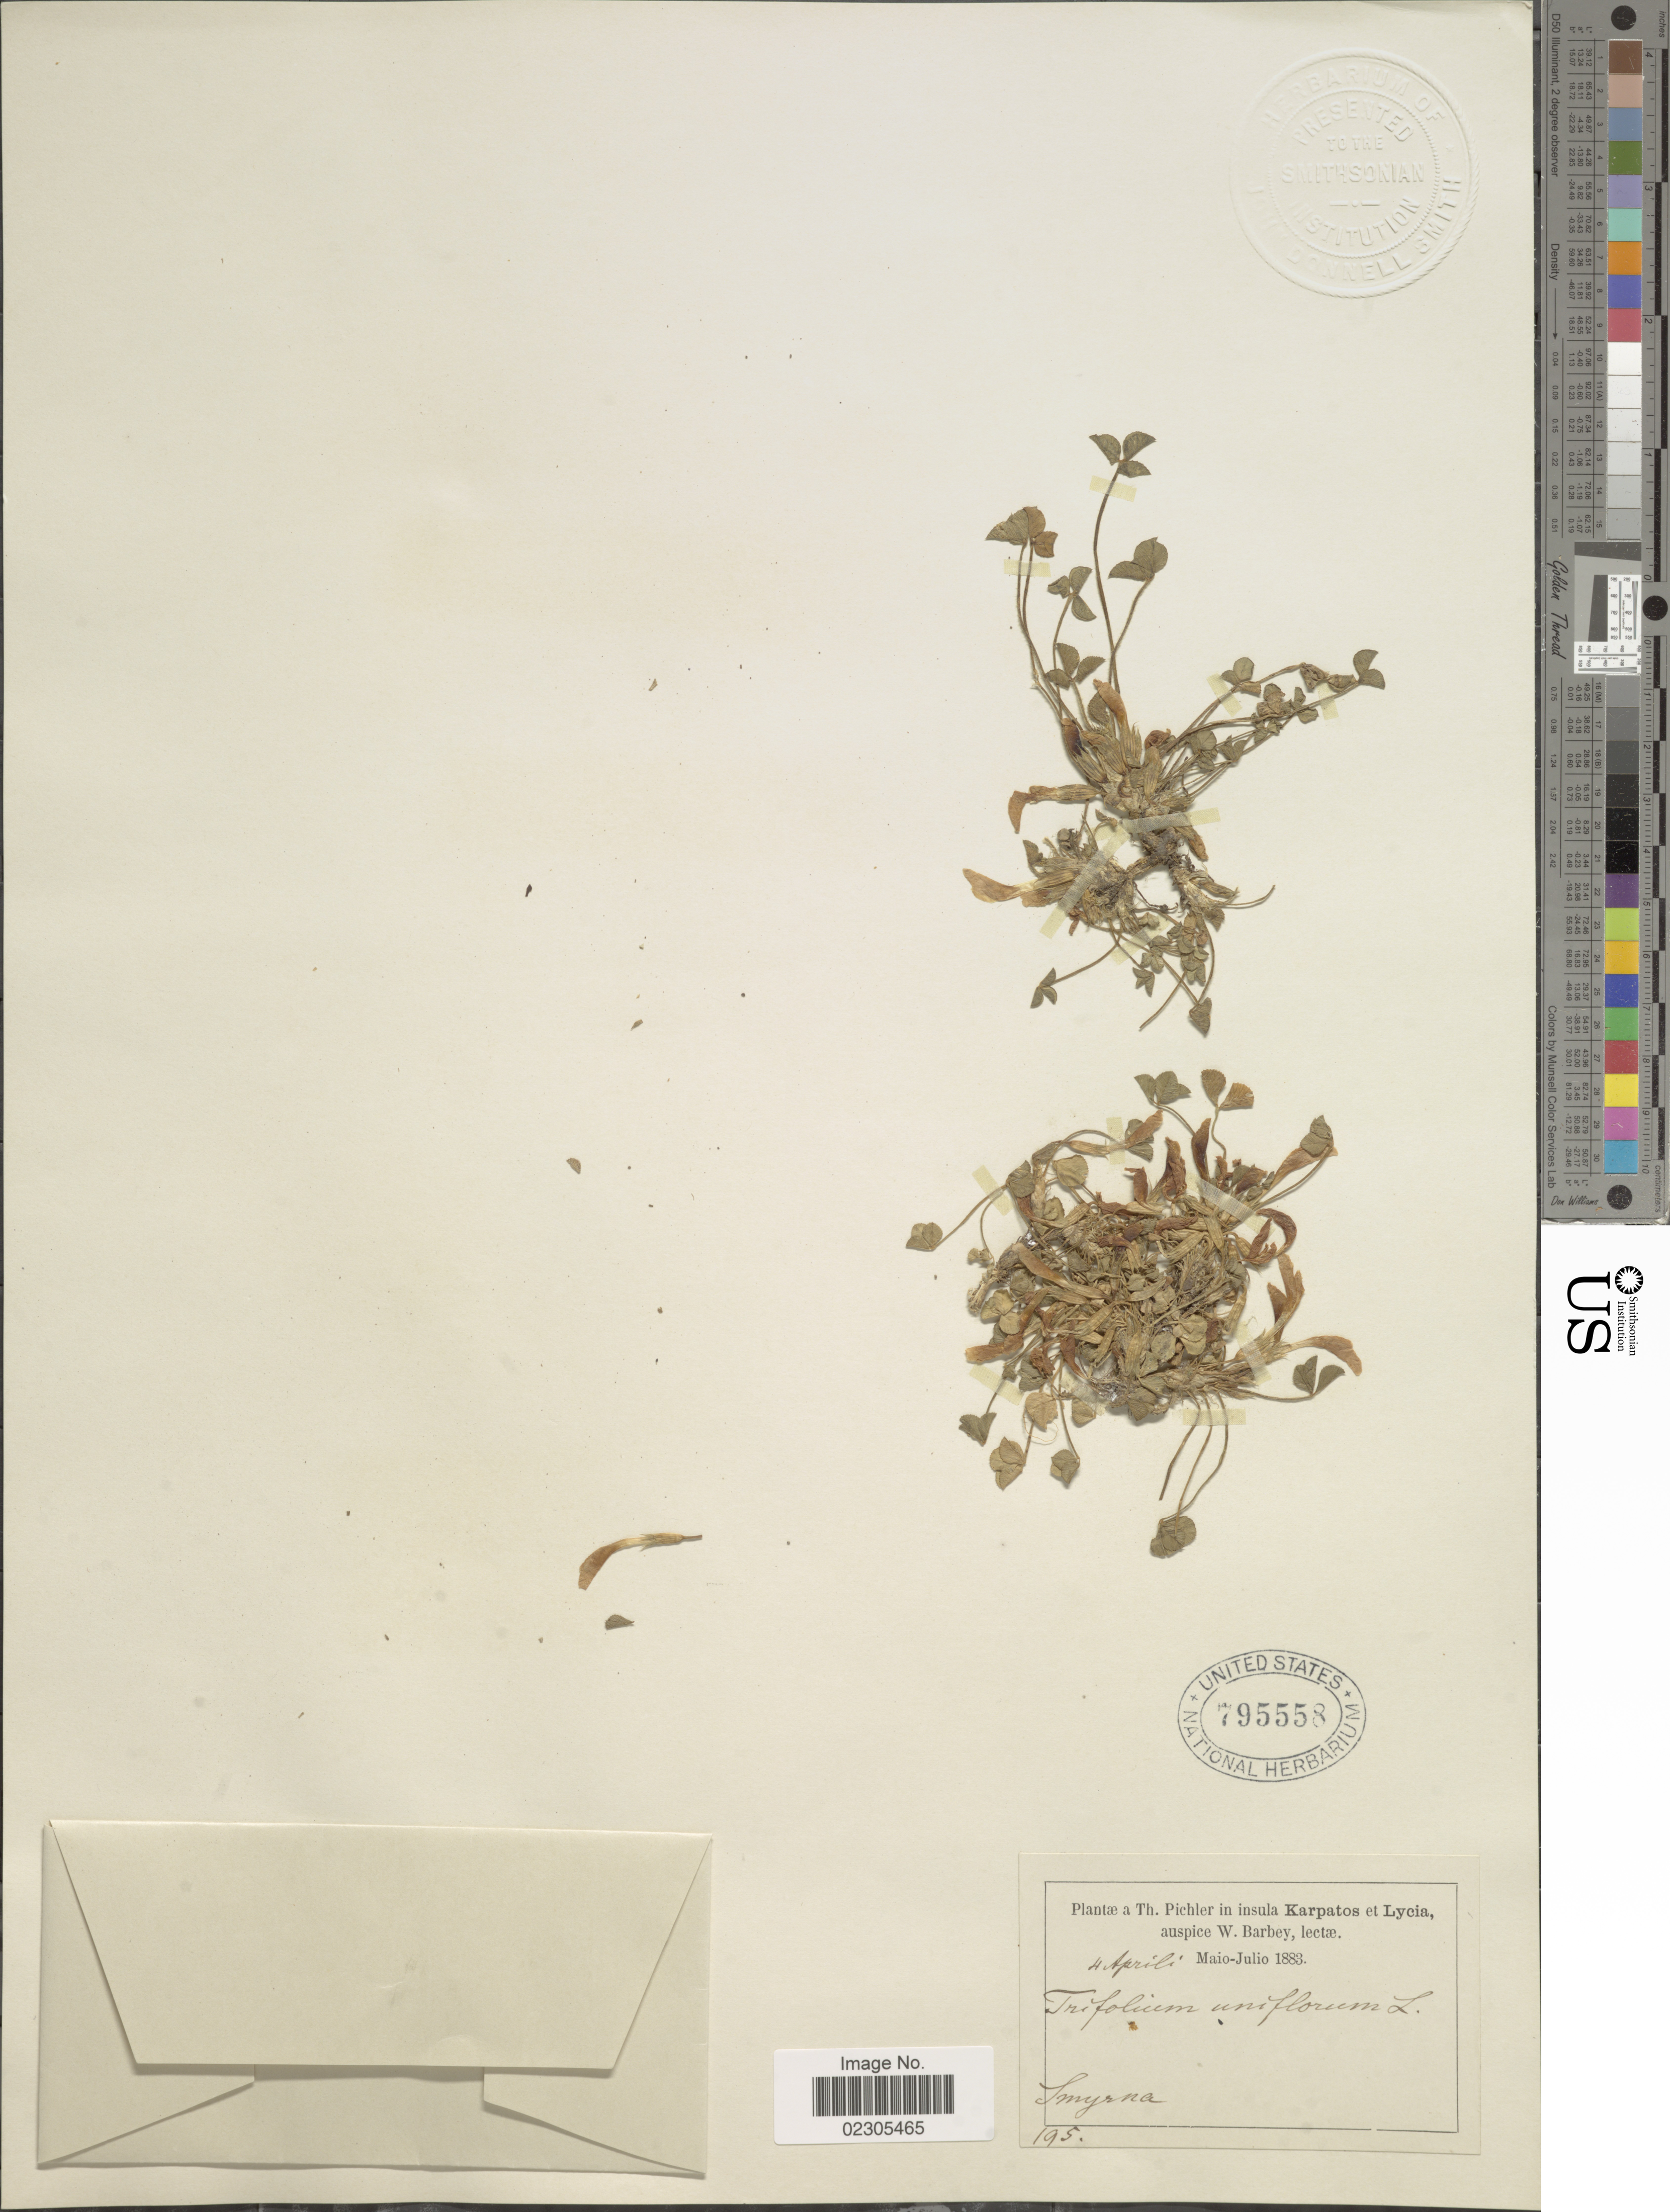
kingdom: Plantae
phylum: Tracheophyta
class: Magnoliopsida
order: Fabales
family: Fabaceae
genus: Trifolium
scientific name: Trifolium uniflorum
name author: L.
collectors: T. Pichler & W. Barbey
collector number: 195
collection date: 1883-04-04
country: Turkey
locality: Karpatos et Lycia, Smyrna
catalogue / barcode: US 795558